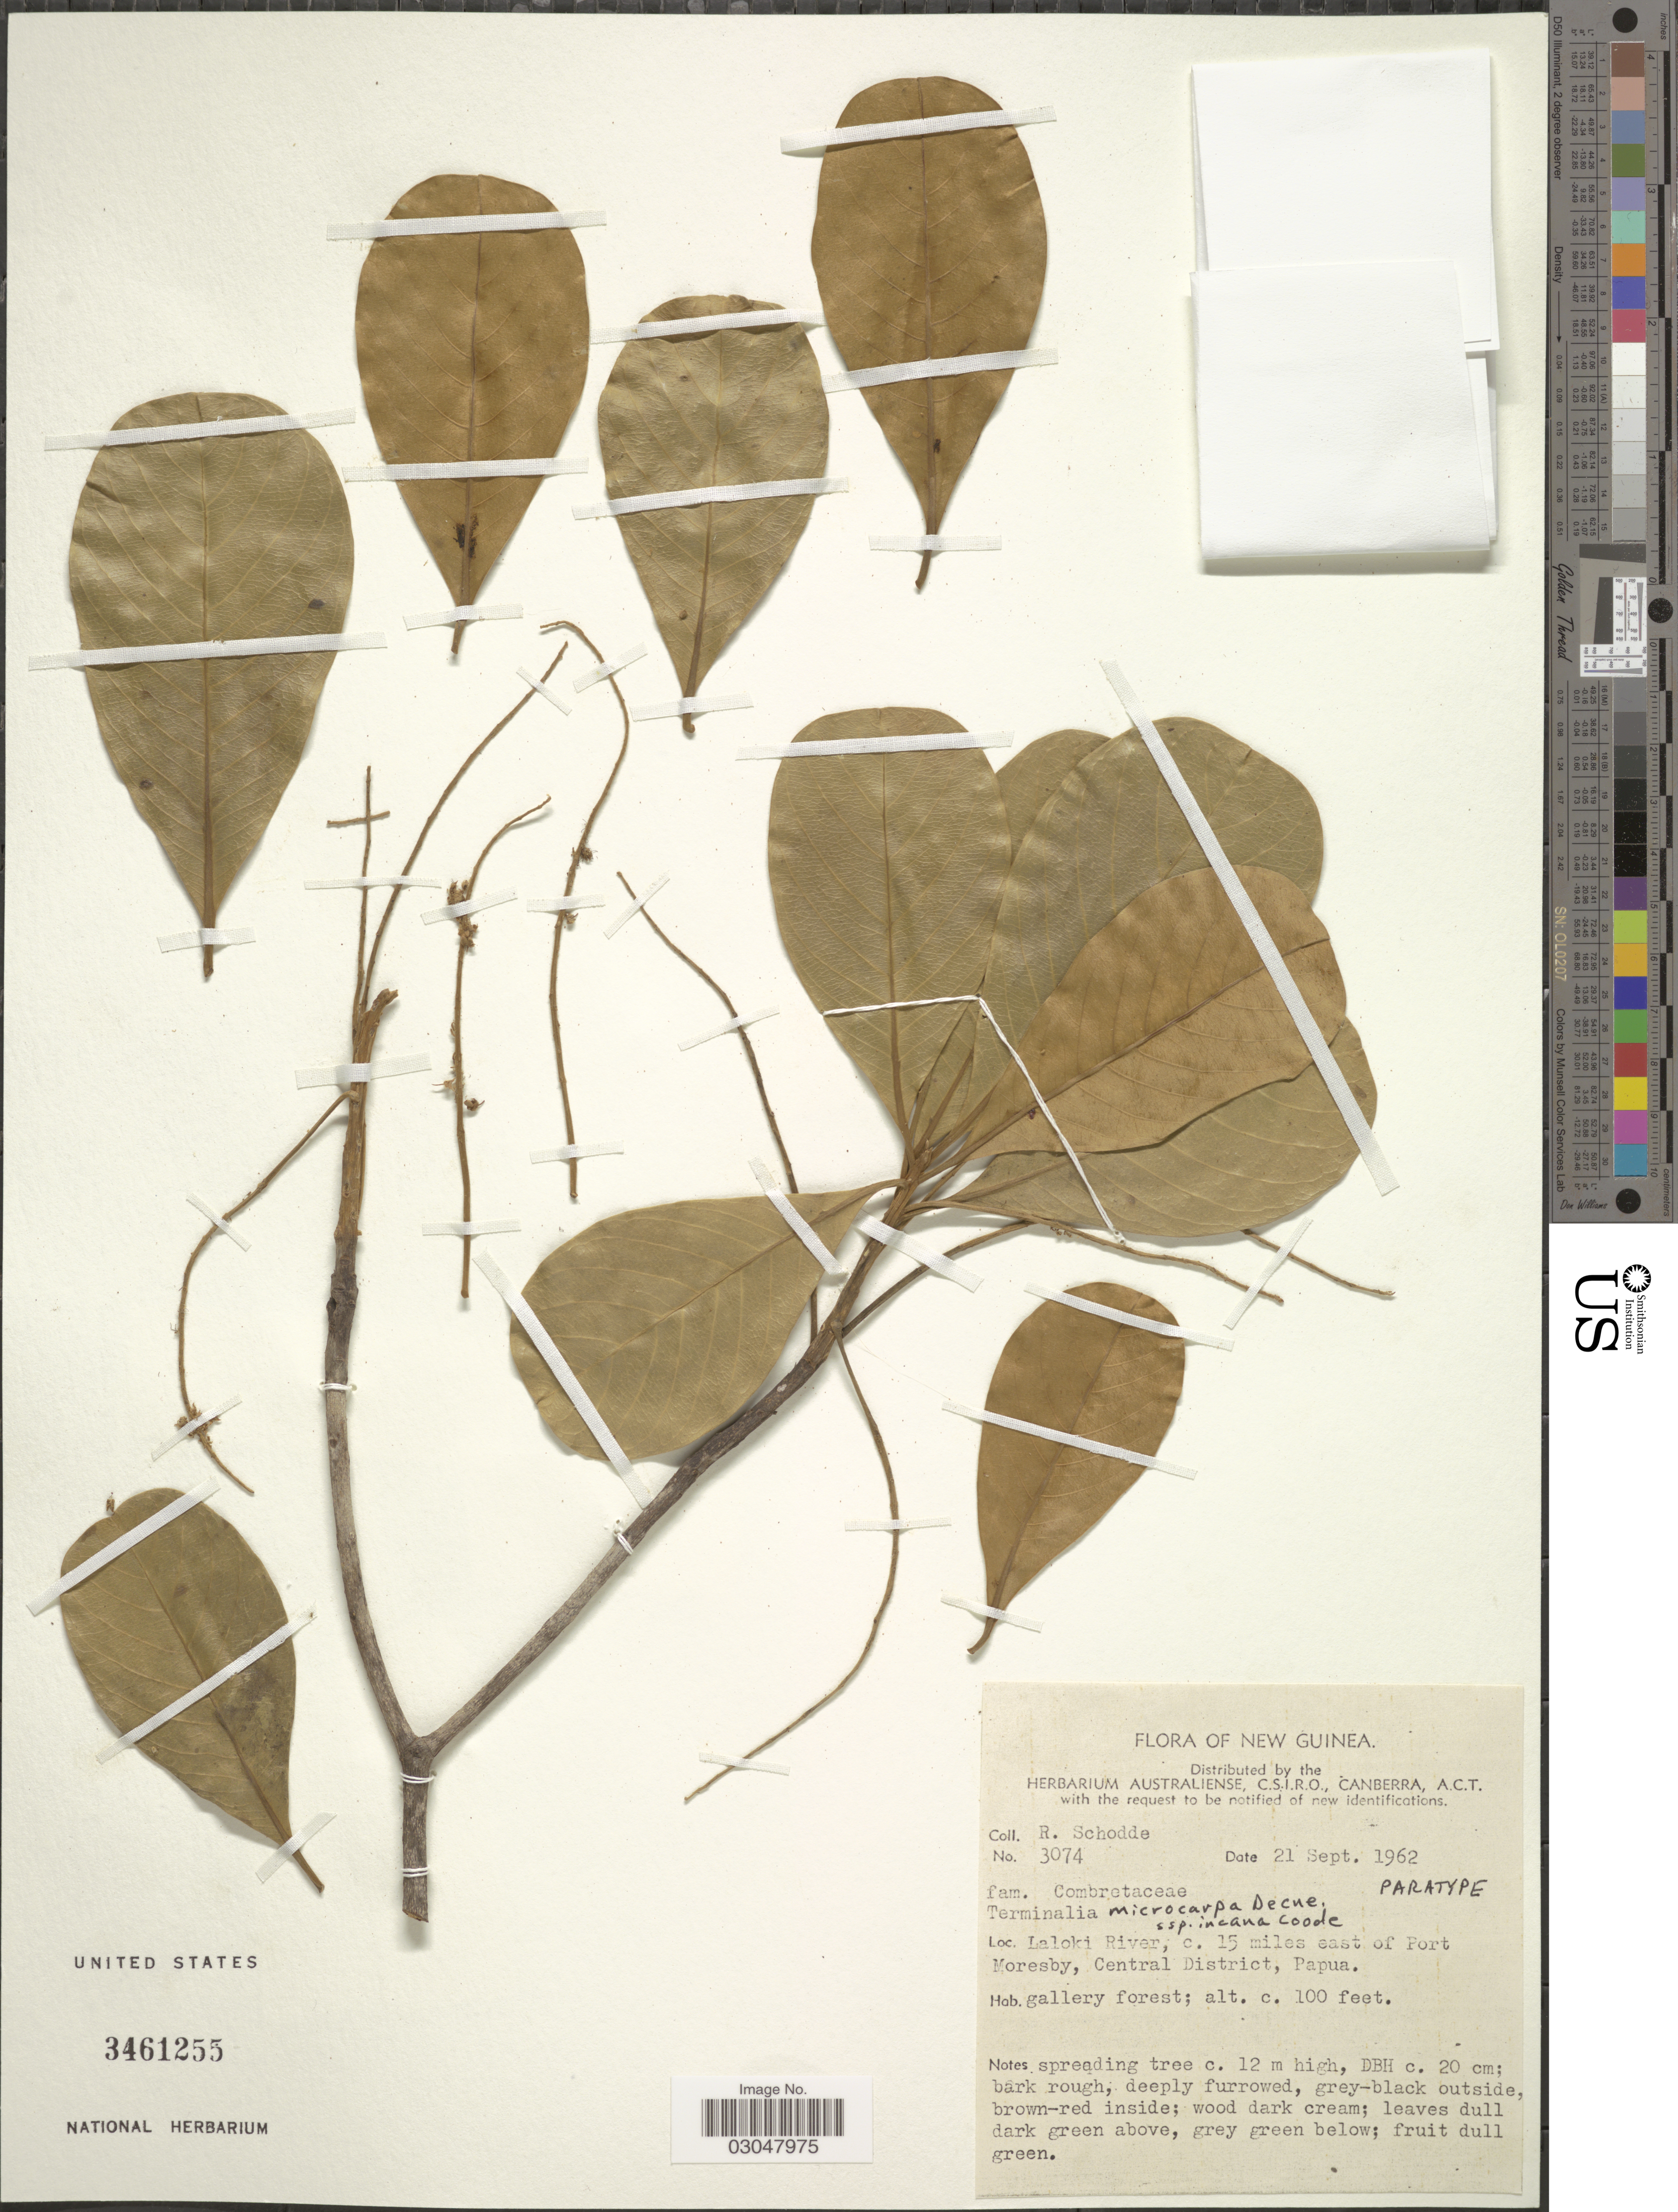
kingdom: Plantae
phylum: Tracheophyta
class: Magnoliopsida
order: Myrtales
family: Combretaceae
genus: Terminalia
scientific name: Terminalia microcarpa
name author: Decne.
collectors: R. Schodde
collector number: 3074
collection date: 1962-09-21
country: Papua New Guinea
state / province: Central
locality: New Guinea. Laloki River, c. 15 miles east of Port Moresby, Central District, Papua.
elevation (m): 30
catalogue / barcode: US 3461255